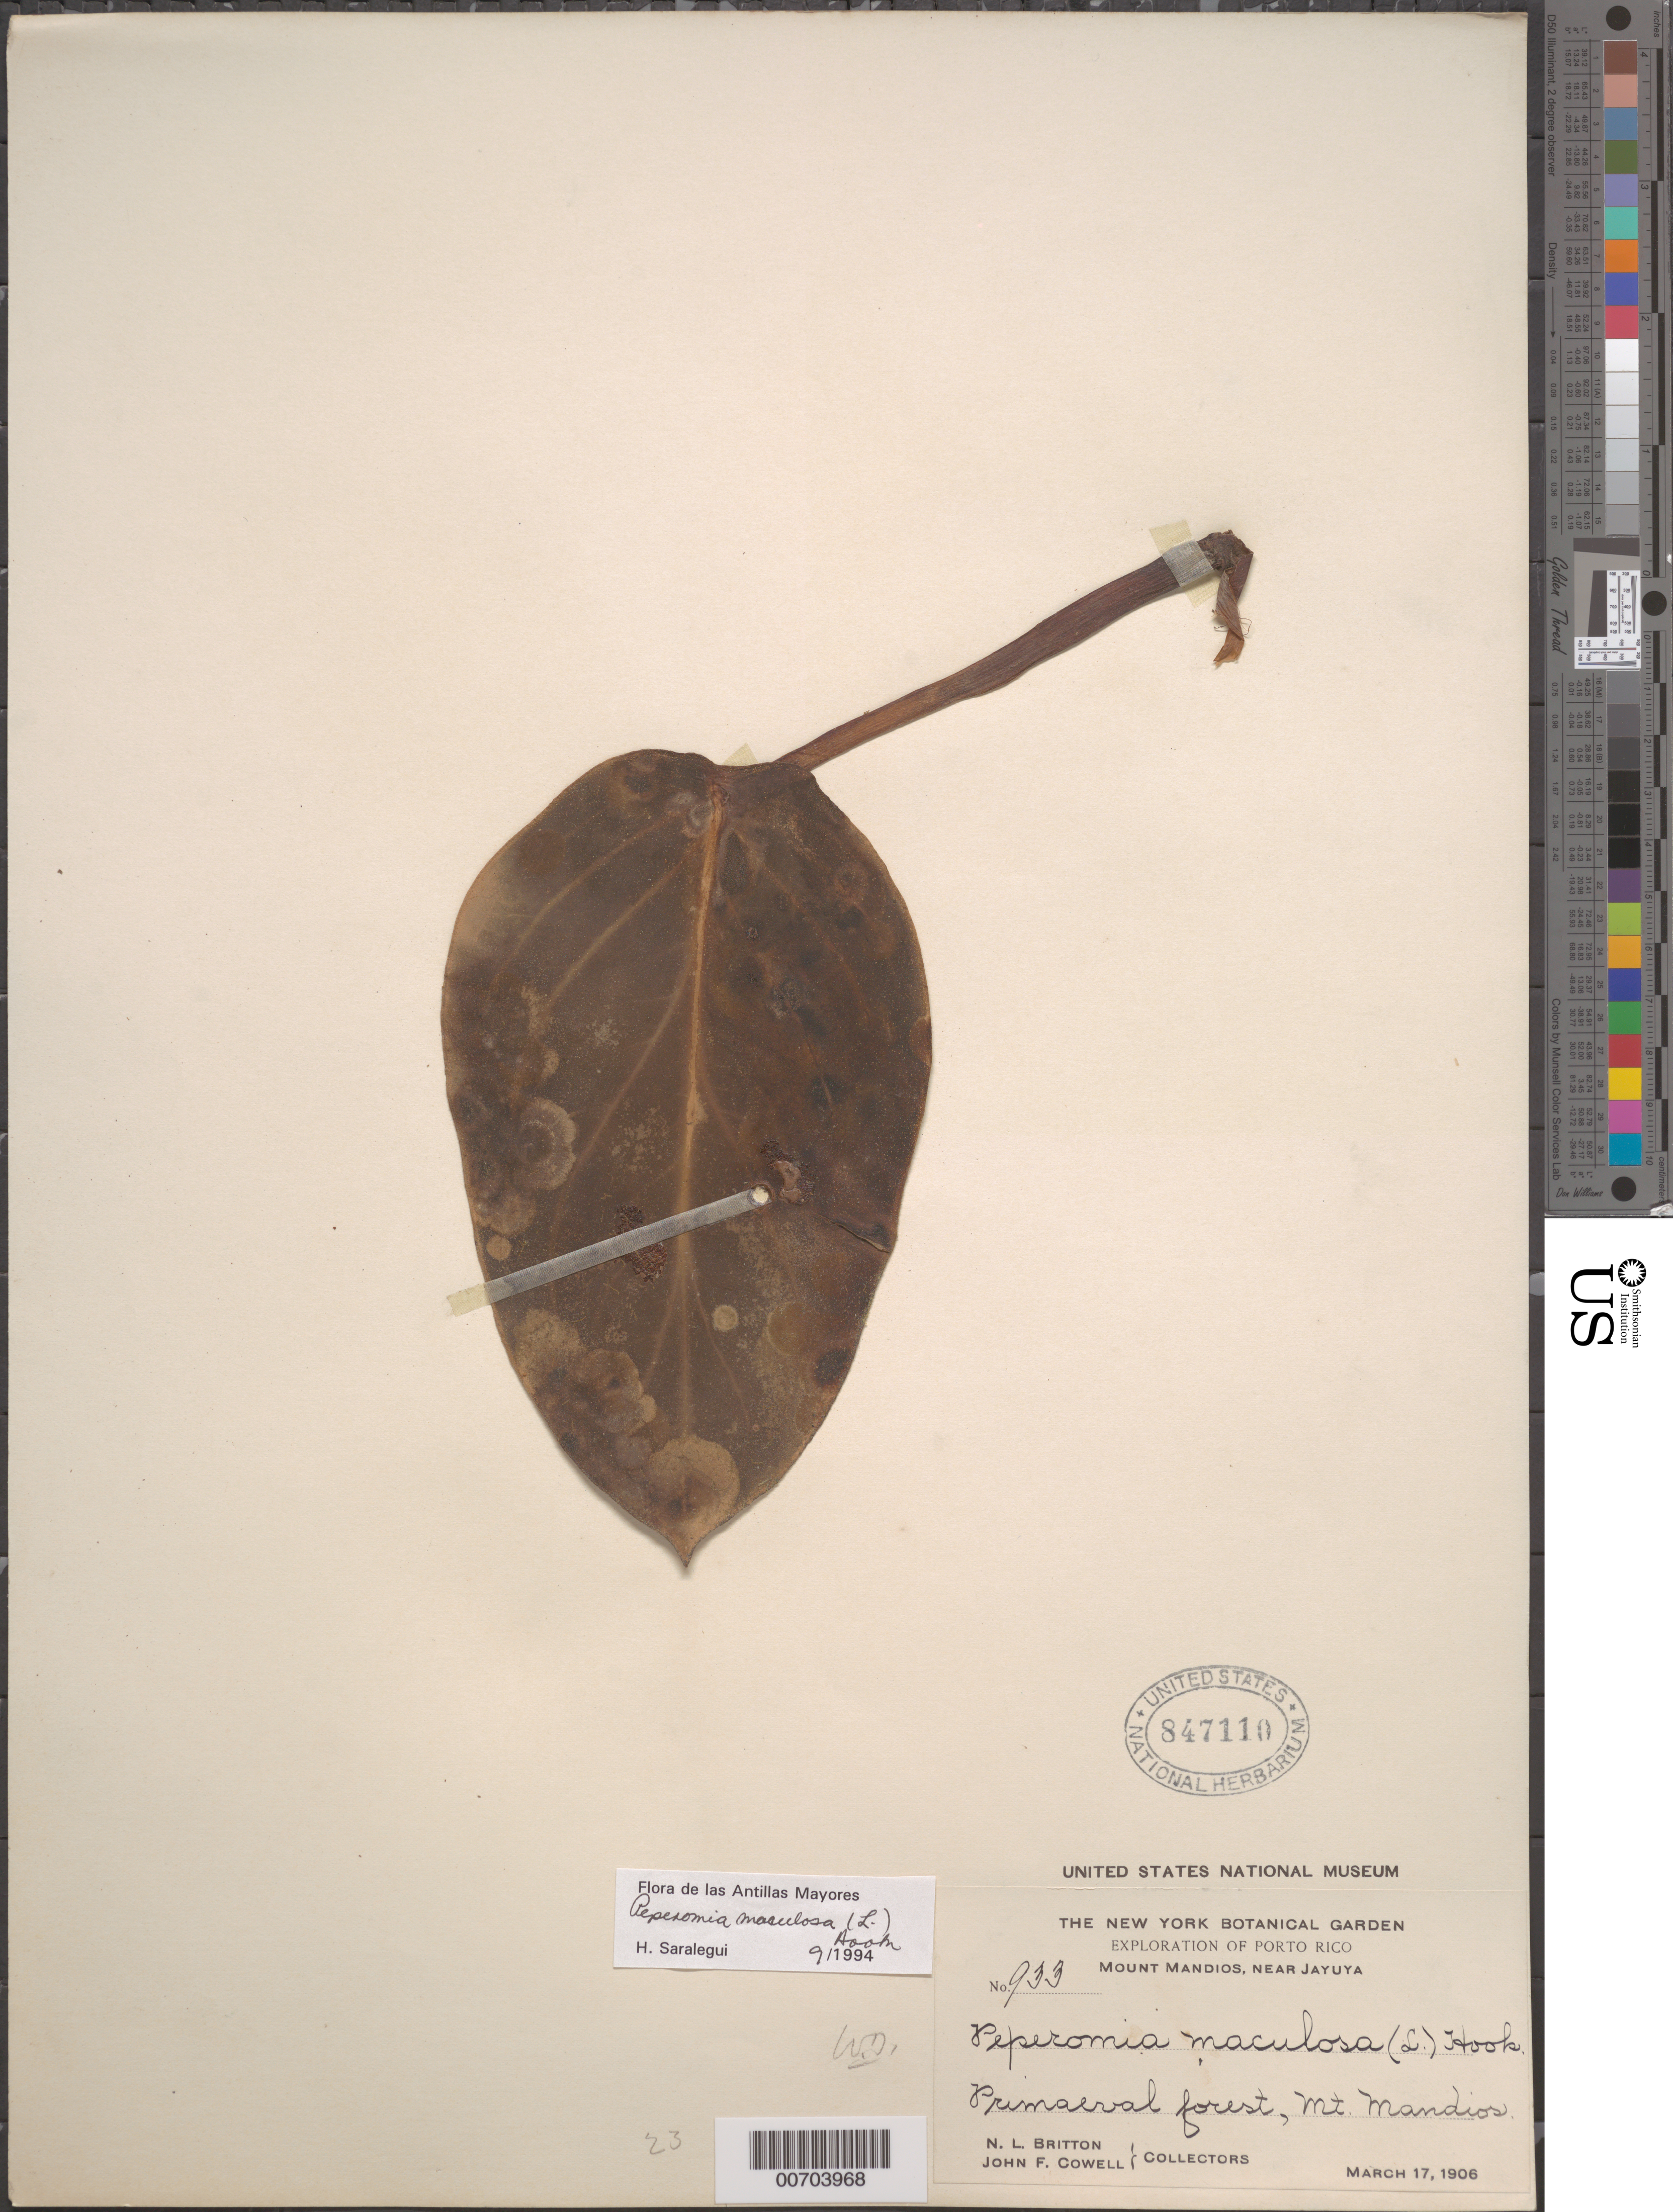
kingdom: Plantae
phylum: Tracheophyta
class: Magnoliopsida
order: Piperales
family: Piperaceae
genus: Peperomia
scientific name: Peperomia maculosa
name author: (L.) Hook.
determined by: Saralegui Boza, H.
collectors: N. Britton & J. F. Cowell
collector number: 933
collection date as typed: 17 Mar 1906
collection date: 1906-03-17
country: Puerto Rico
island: Greater Antilles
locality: Mount Mandios, Jayuya, vic of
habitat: Primaeval forest; Mt. Mandios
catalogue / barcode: US 847110